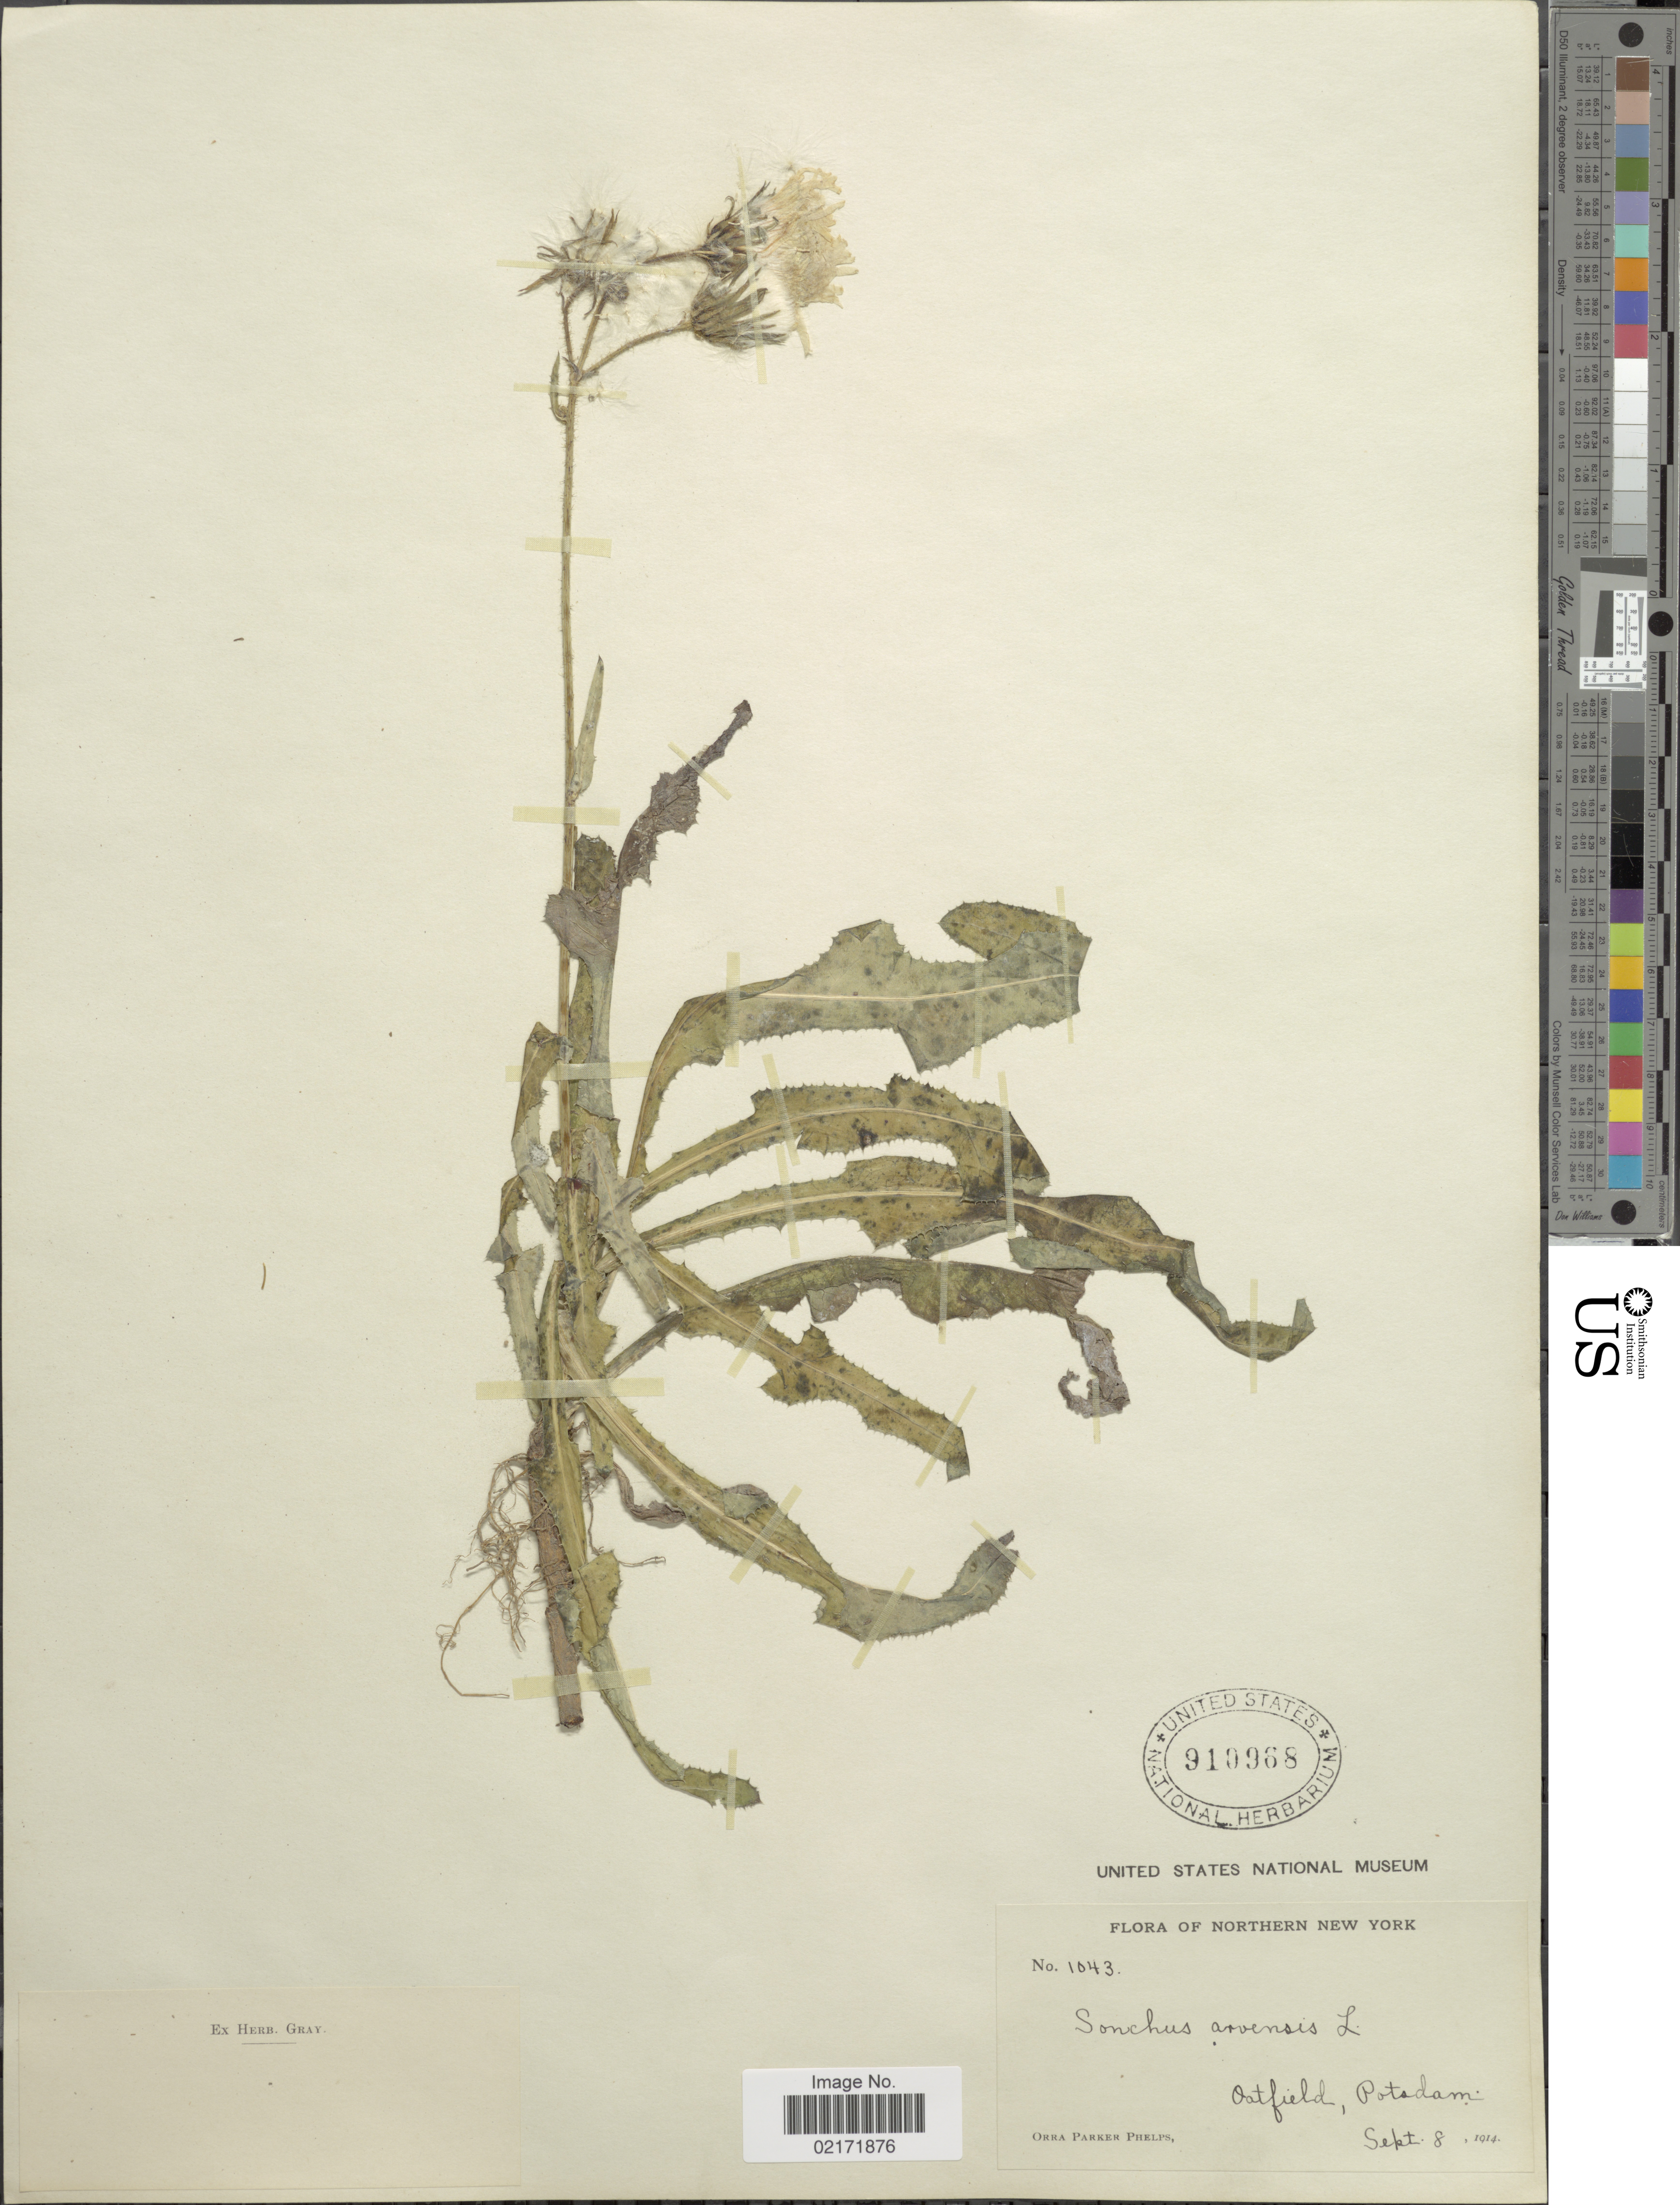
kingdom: Plantae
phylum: Tracheophyta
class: Magnoliopsida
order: Asterales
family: Asteraceae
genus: Sonchus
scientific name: Sonchus arvensis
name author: L.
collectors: O. P. Phelps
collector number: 1043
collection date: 1914-09-08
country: United States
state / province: New York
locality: Northern New York, Oatfield, Potsdam.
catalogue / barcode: US 910968